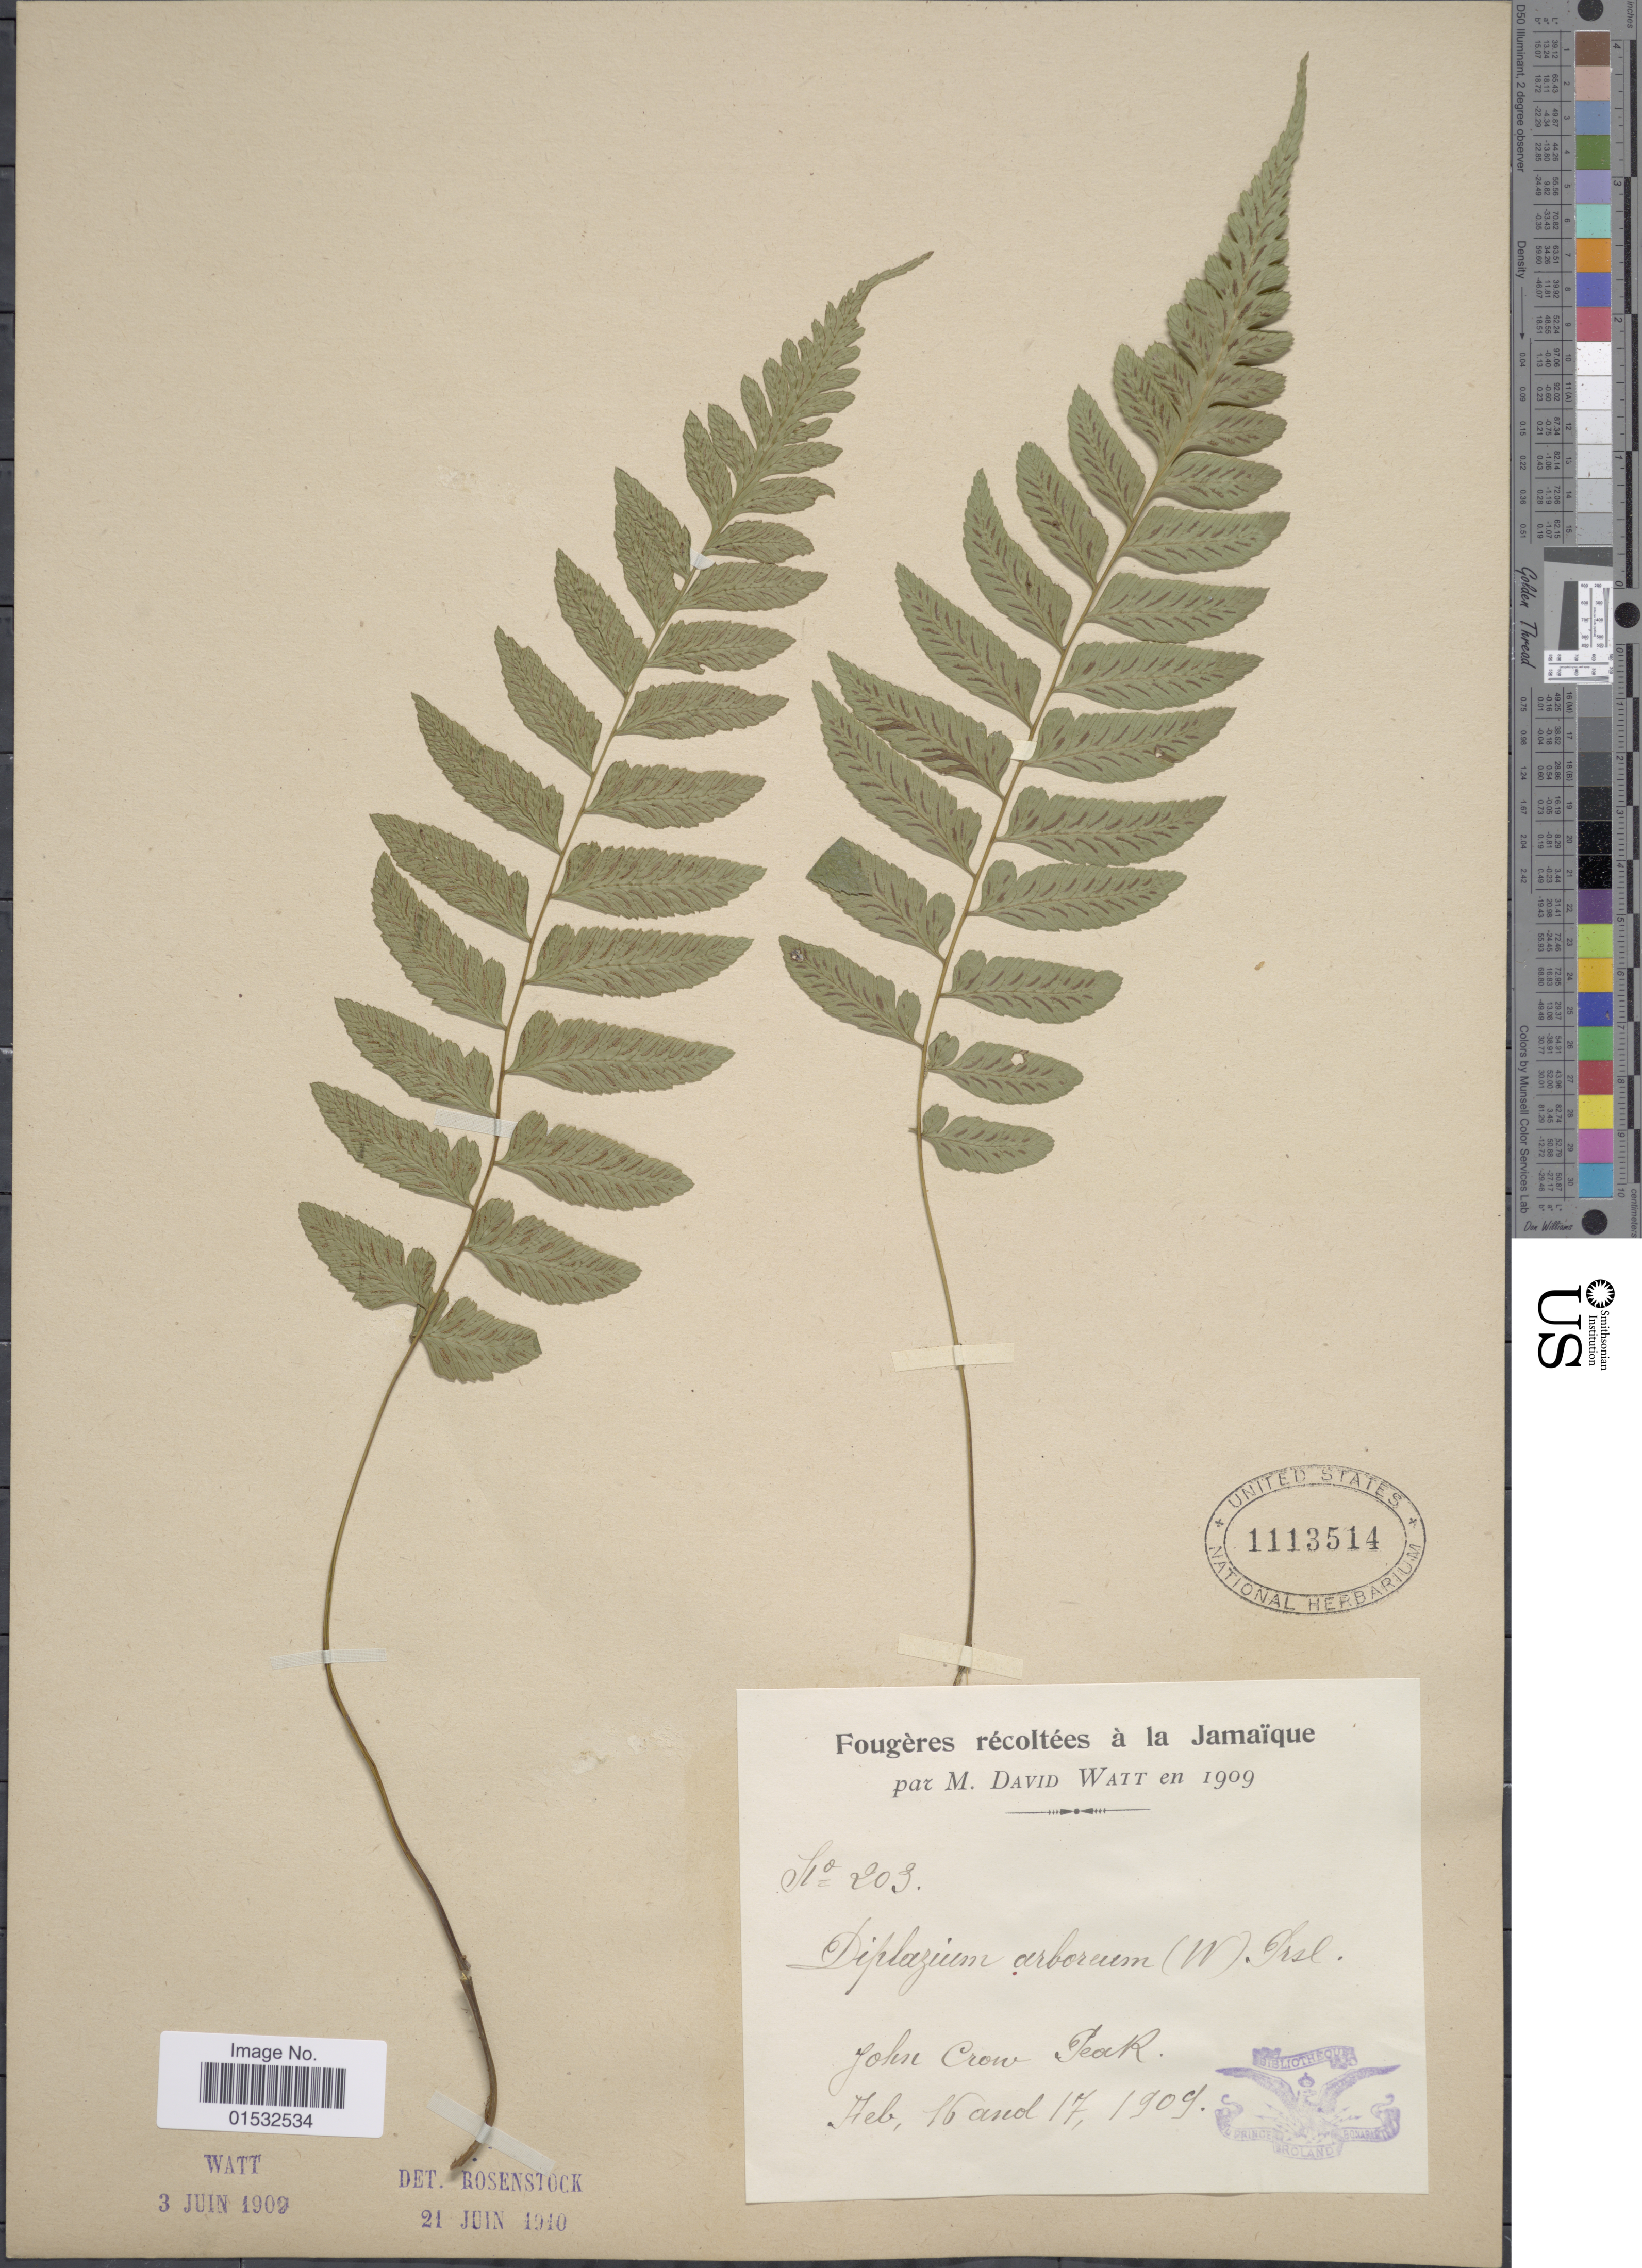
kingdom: Plantae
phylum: Tracheophyta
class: Polypodiopsida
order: Polypodiales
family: Athyriaceae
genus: Diplazium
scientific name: Diplazium unilobum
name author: (Poir.) Hieron.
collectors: D. A. P. Watt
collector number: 203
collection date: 1909-02-16/1909-02-17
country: Jamaica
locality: John Crow Peak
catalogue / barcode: US 1113514